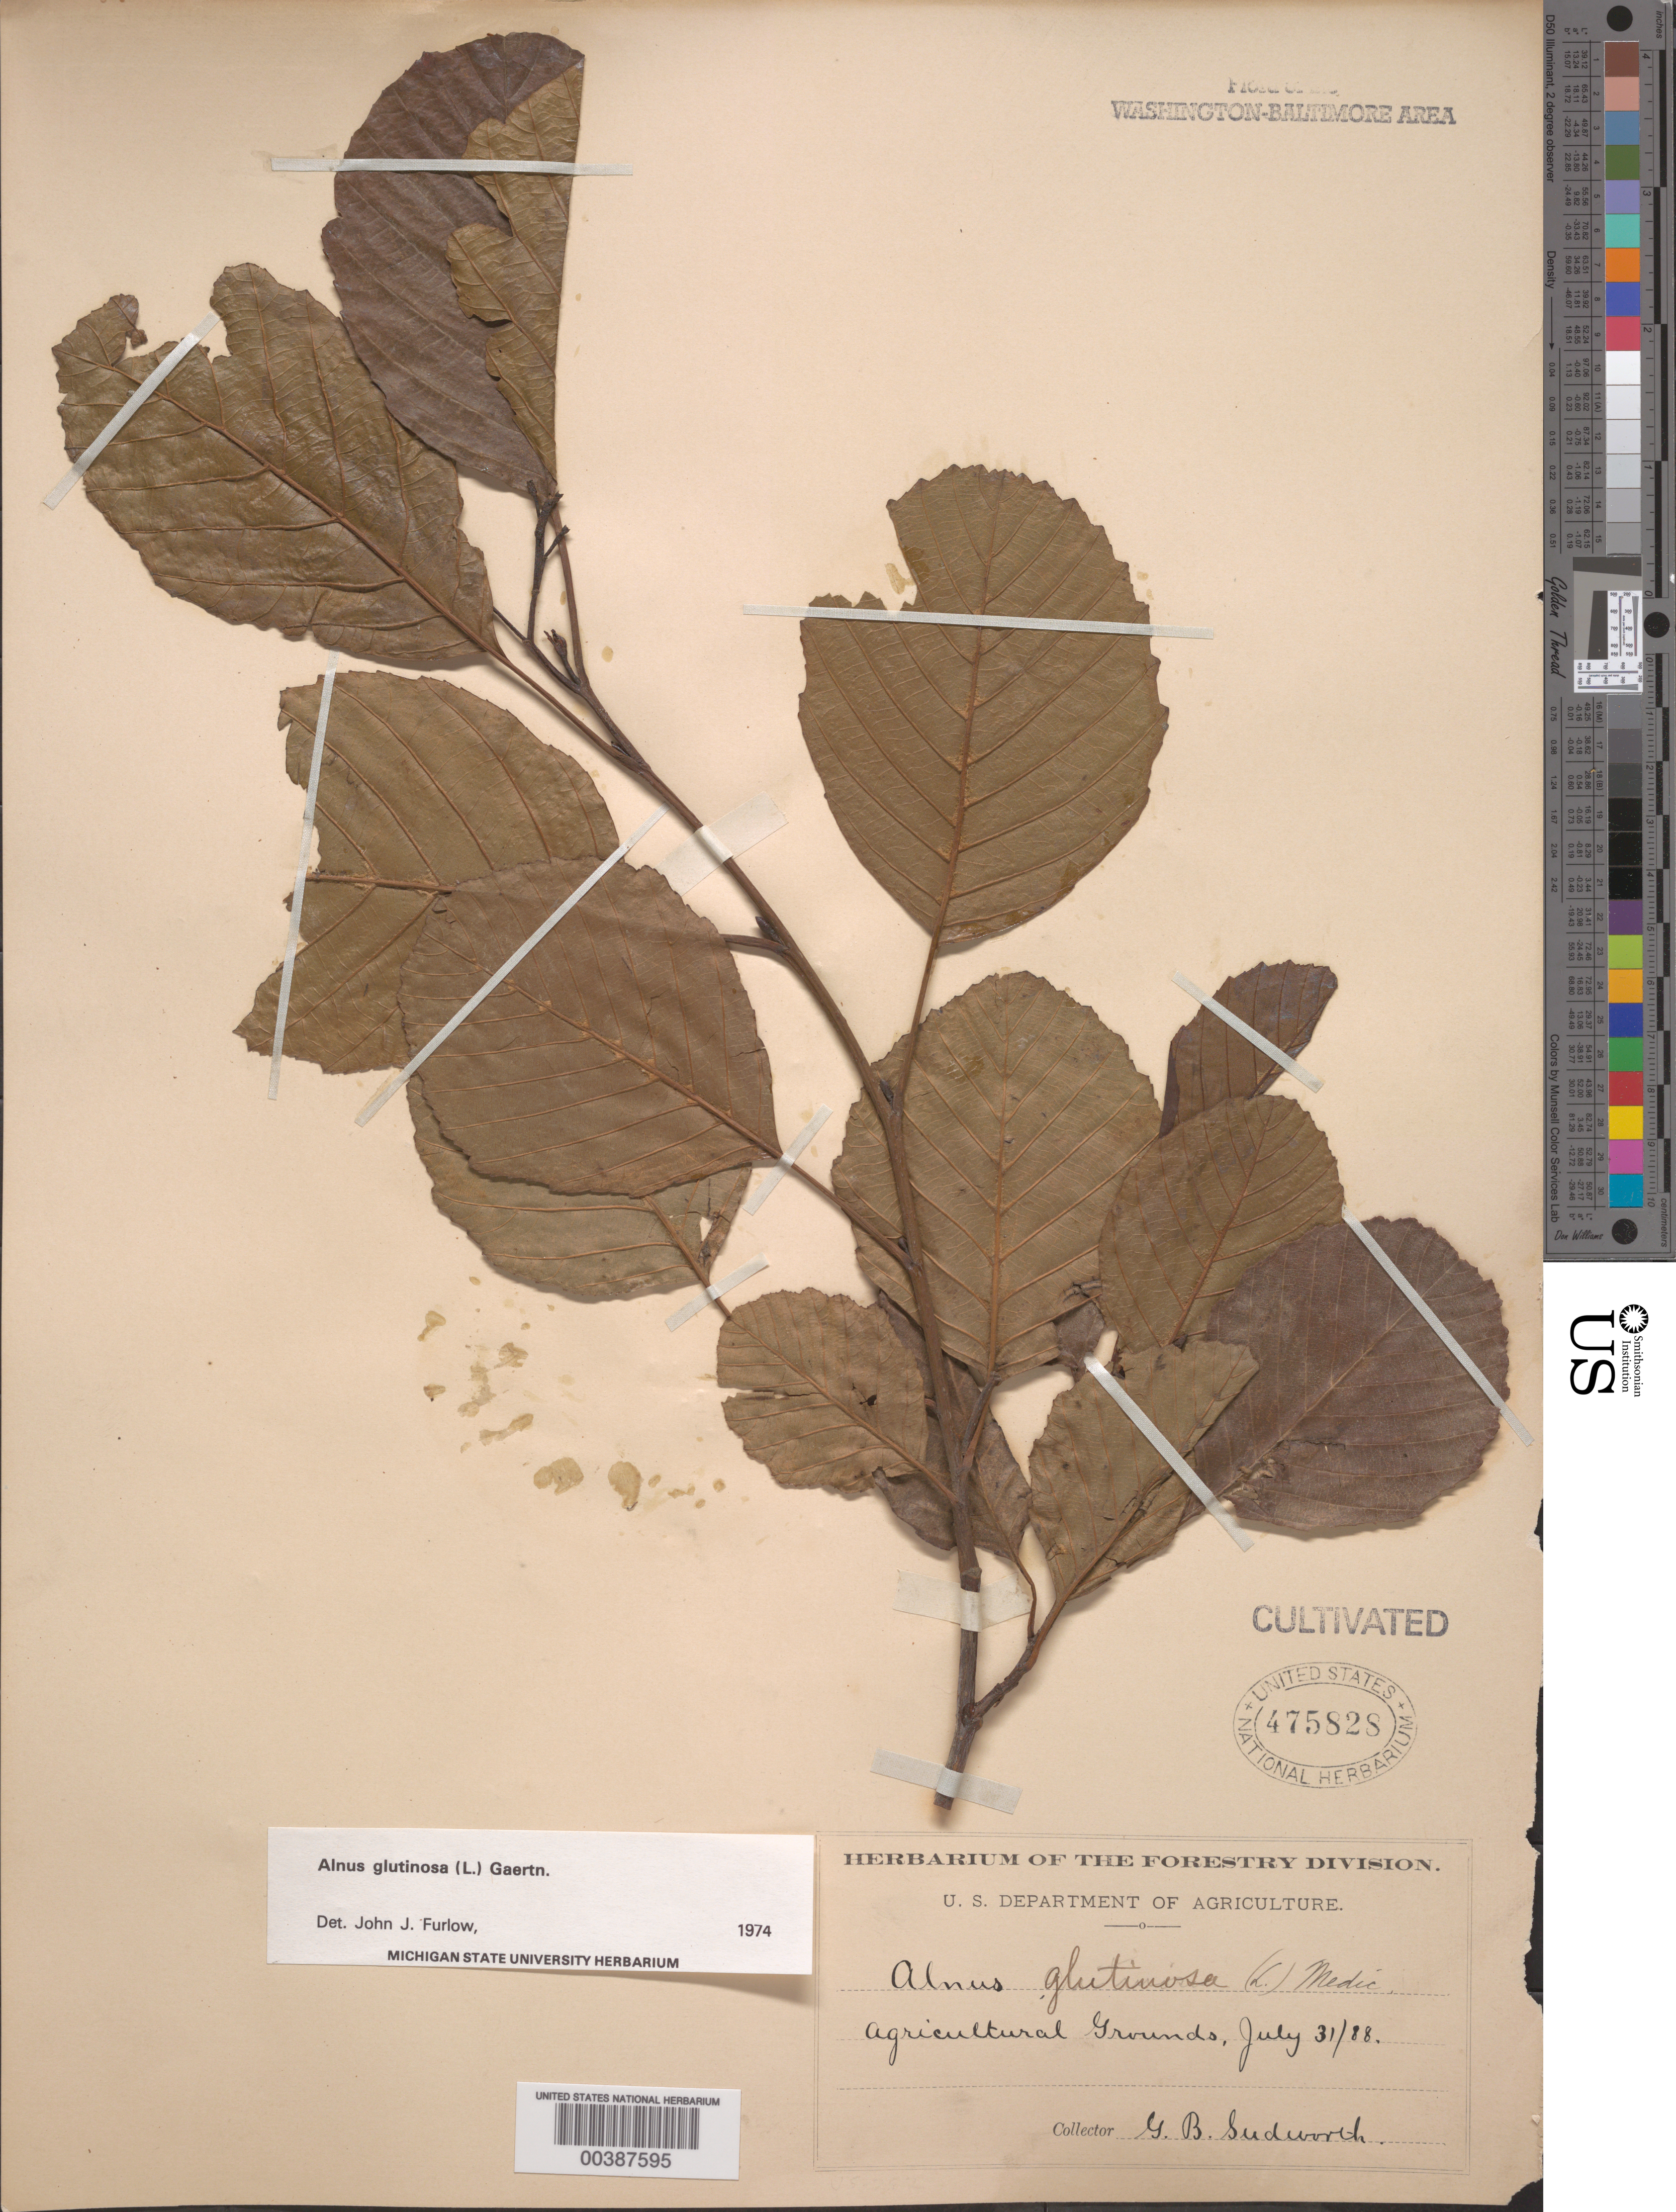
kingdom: Plantae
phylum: Tracheophyta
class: Magnoliopsida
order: Fagales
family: Betulaceae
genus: Alnus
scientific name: Alnus glutinosa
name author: (L.) Gaertn.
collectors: G. B. Sudworth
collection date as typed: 31 Jul 1888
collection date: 1888-07-31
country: United States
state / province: District of Columbia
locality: Agriculture grounds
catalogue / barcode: US 475828